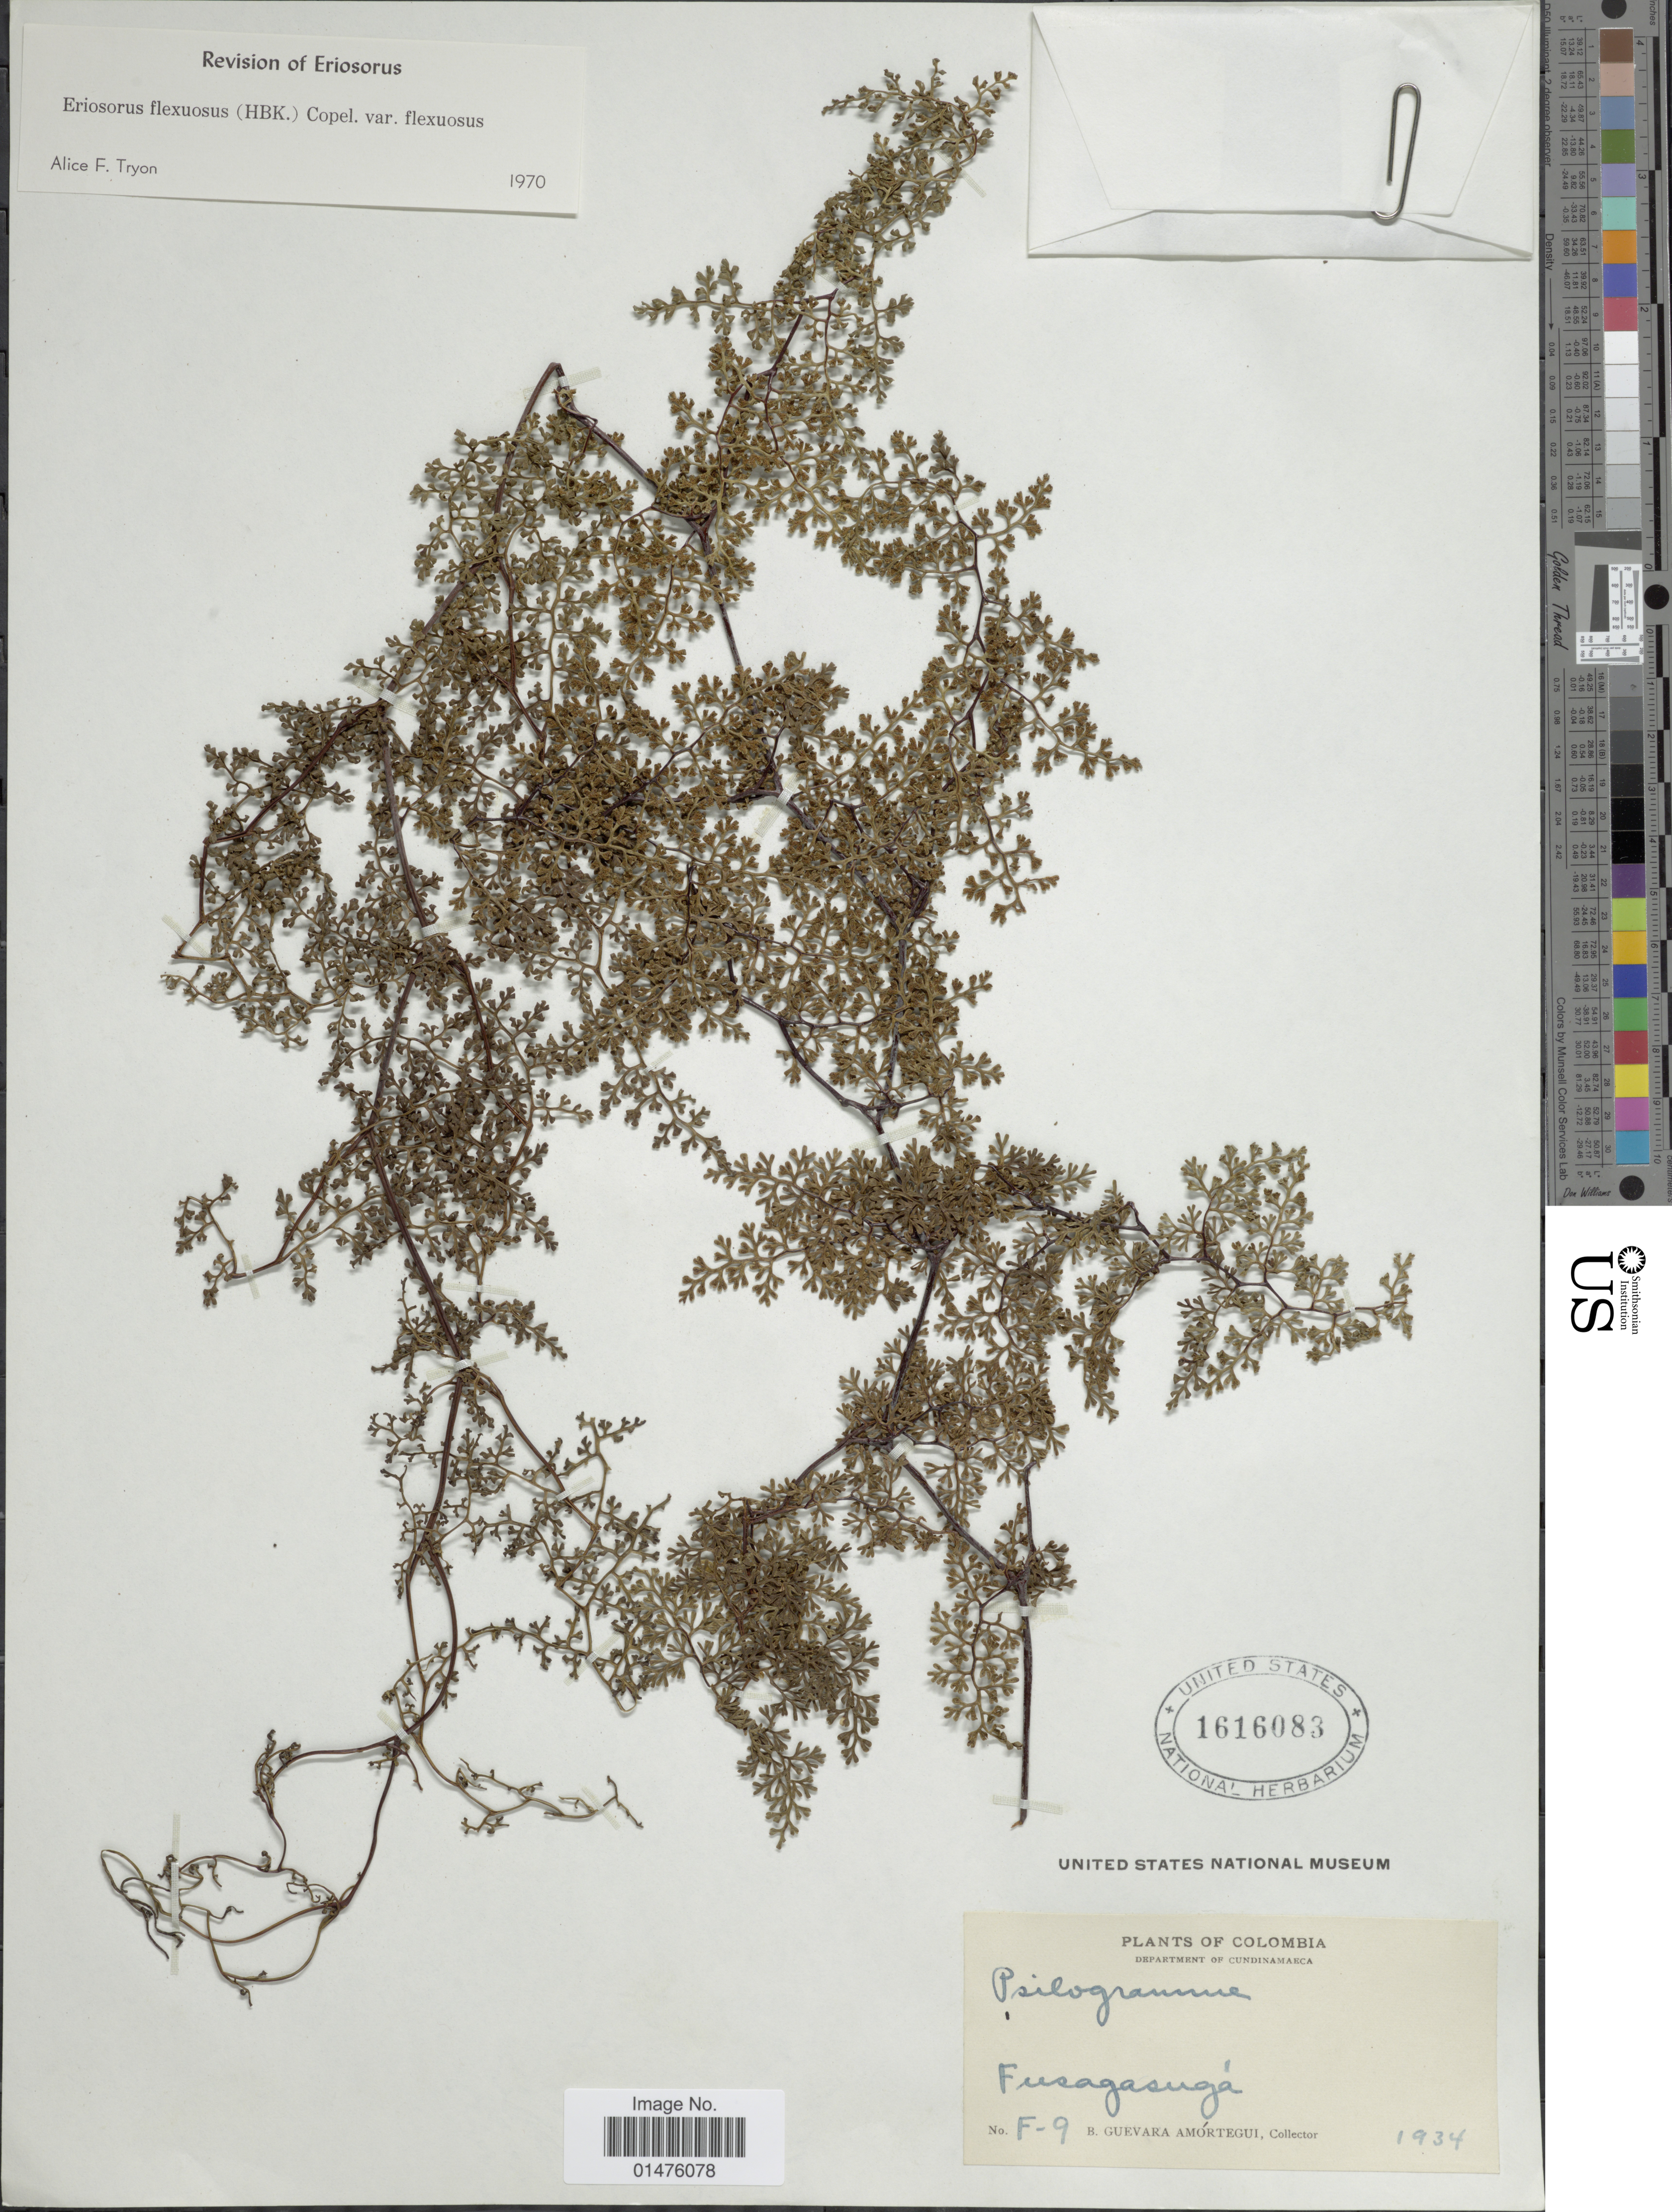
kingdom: Plantae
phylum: Tracheophyta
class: Polypodiopsida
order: Polypodiales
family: Pteridaceae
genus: Jamesonia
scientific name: Jamesonia flexuosa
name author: (Humb. & Bonpl.) Christenh.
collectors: B. Guevara Amortegui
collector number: F-9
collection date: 1934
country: Colombia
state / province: Cundinamarca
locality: Department of Cundinamarca, Fusagasugá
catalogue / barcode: US 1616083